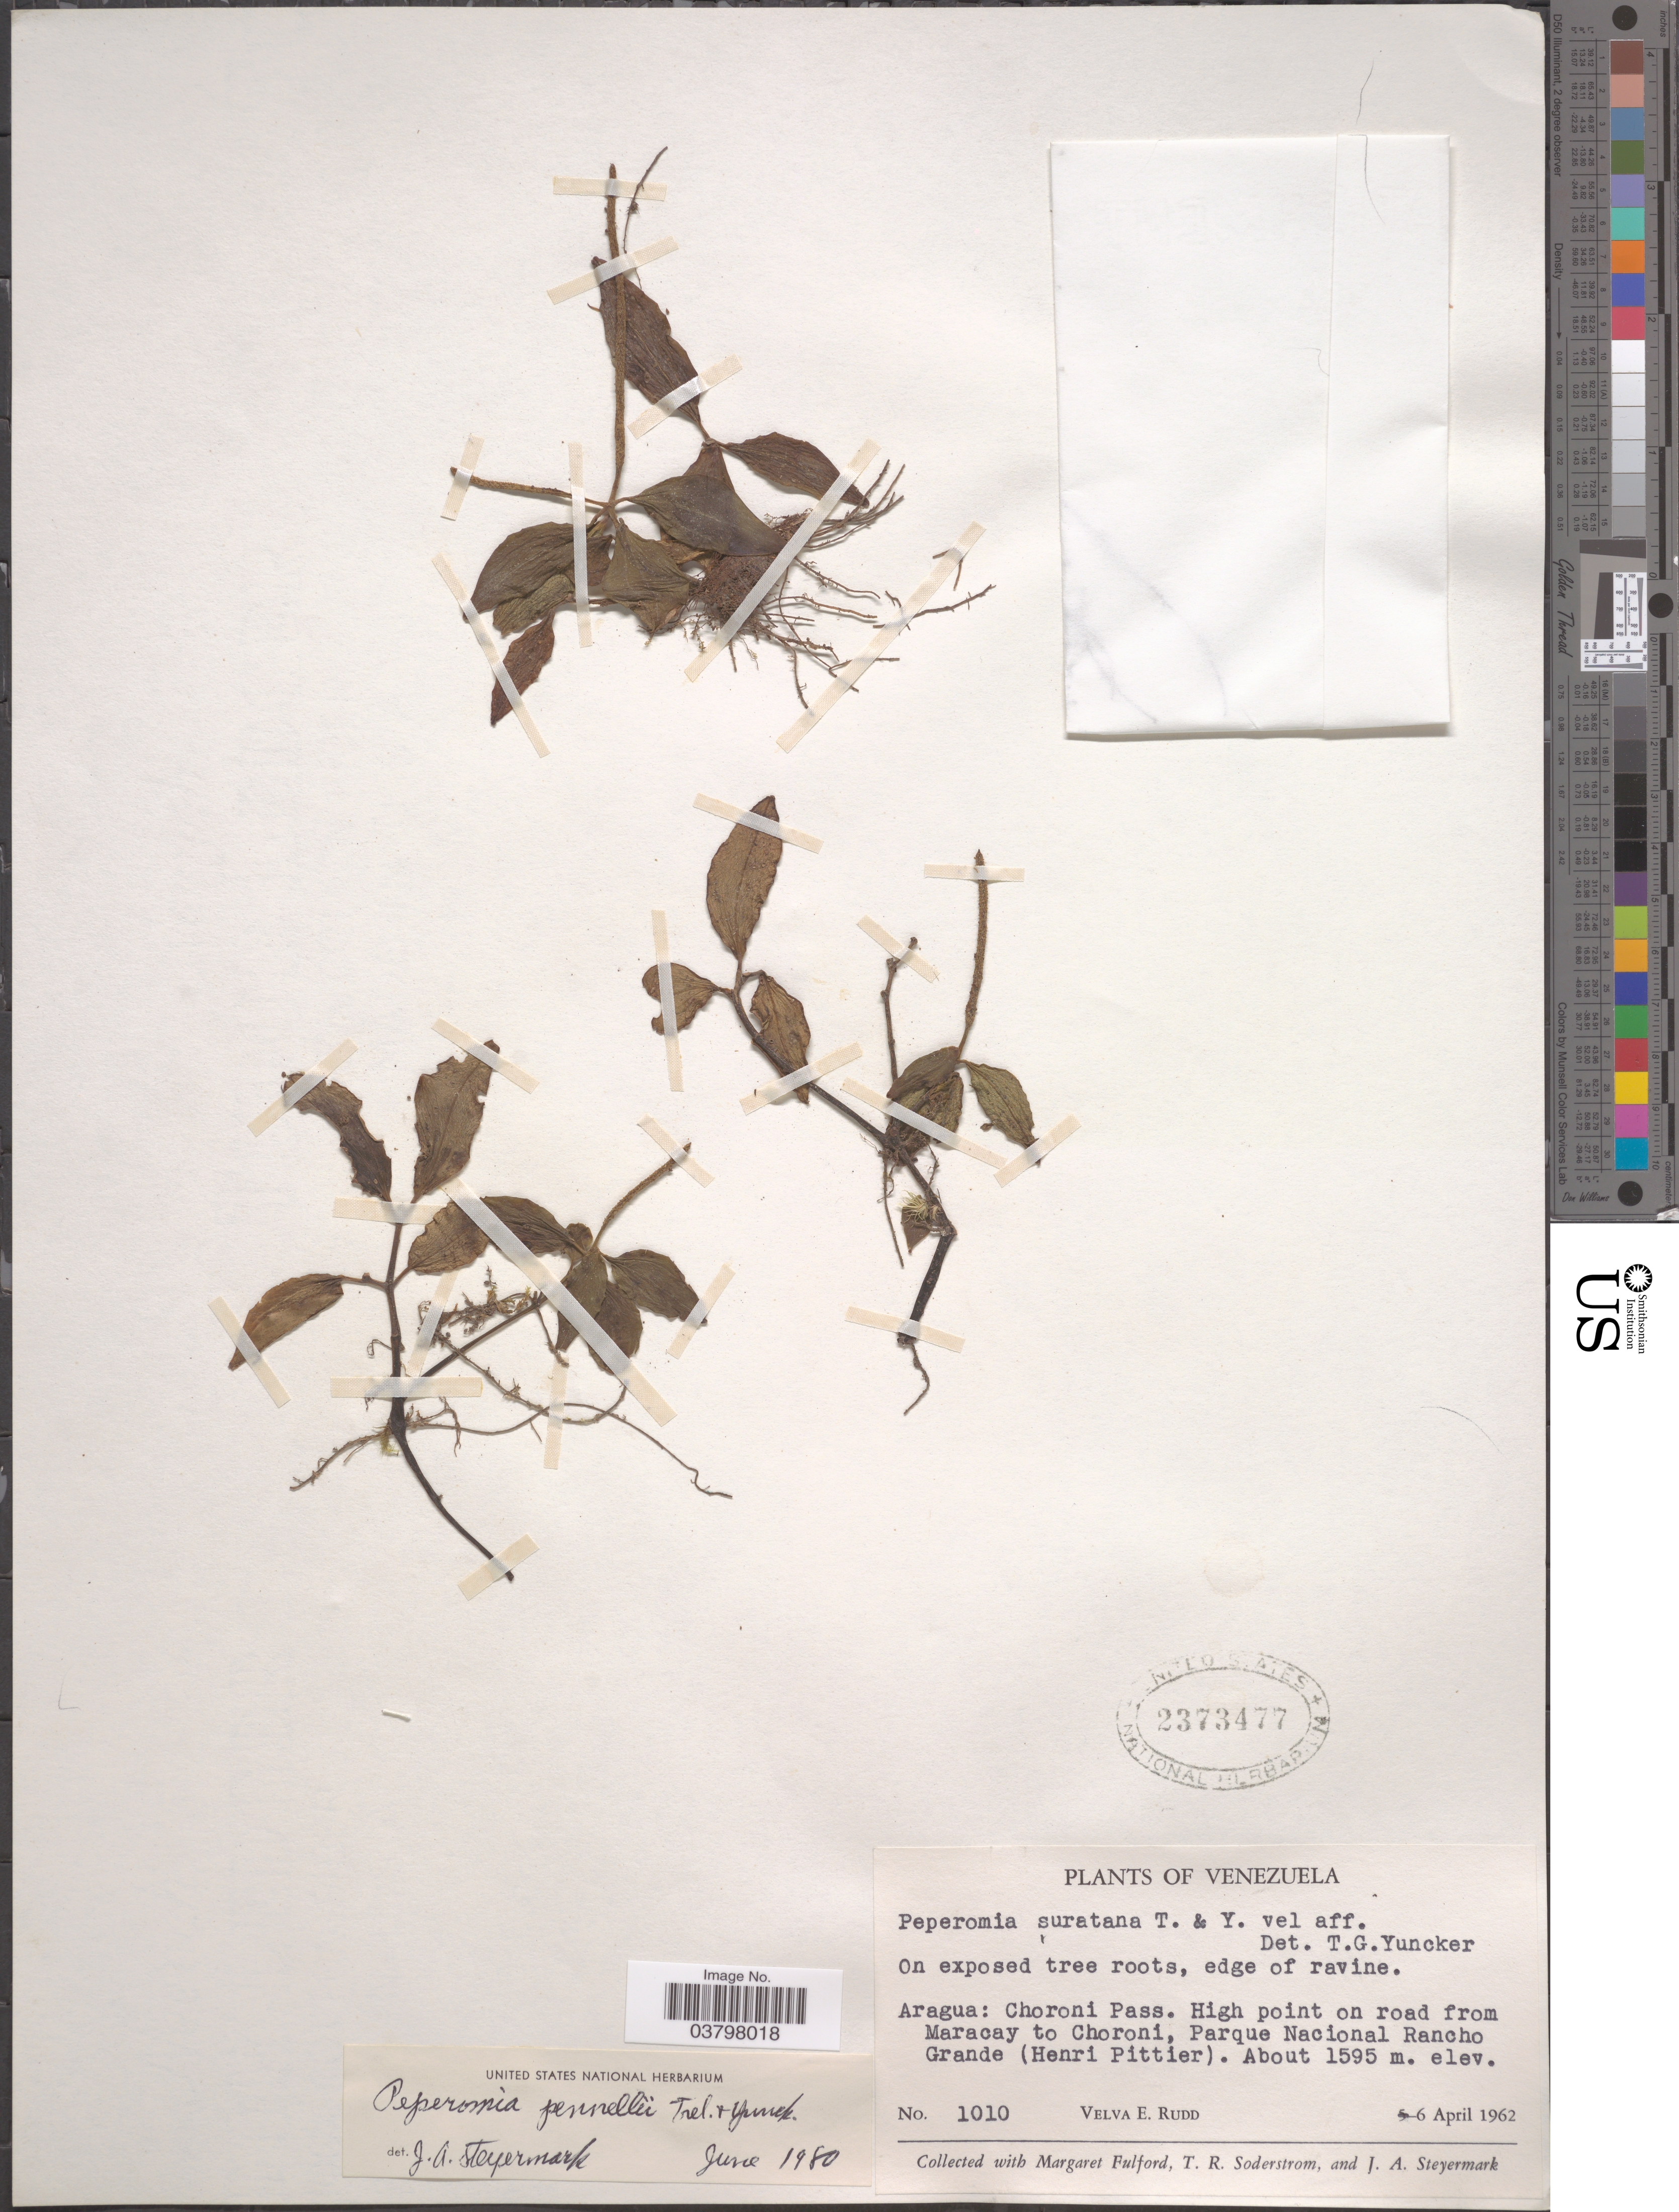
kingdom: Plantae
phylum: Tracheophyta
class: Magnoliopsida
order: Piperales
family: Piperaceae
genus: Peperomia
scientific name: Peperomia pennellii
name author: Trel. & Yunck.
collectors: V. E. Rudd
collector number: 1010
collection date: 1962-04-06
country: Venezuela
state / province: Aragua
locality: Choroni Pass. High point on road from Maracay to Choroni, Parque Nacional Rancho Grande (Henri Pittier).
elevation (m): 1595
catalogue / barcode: US 2373477